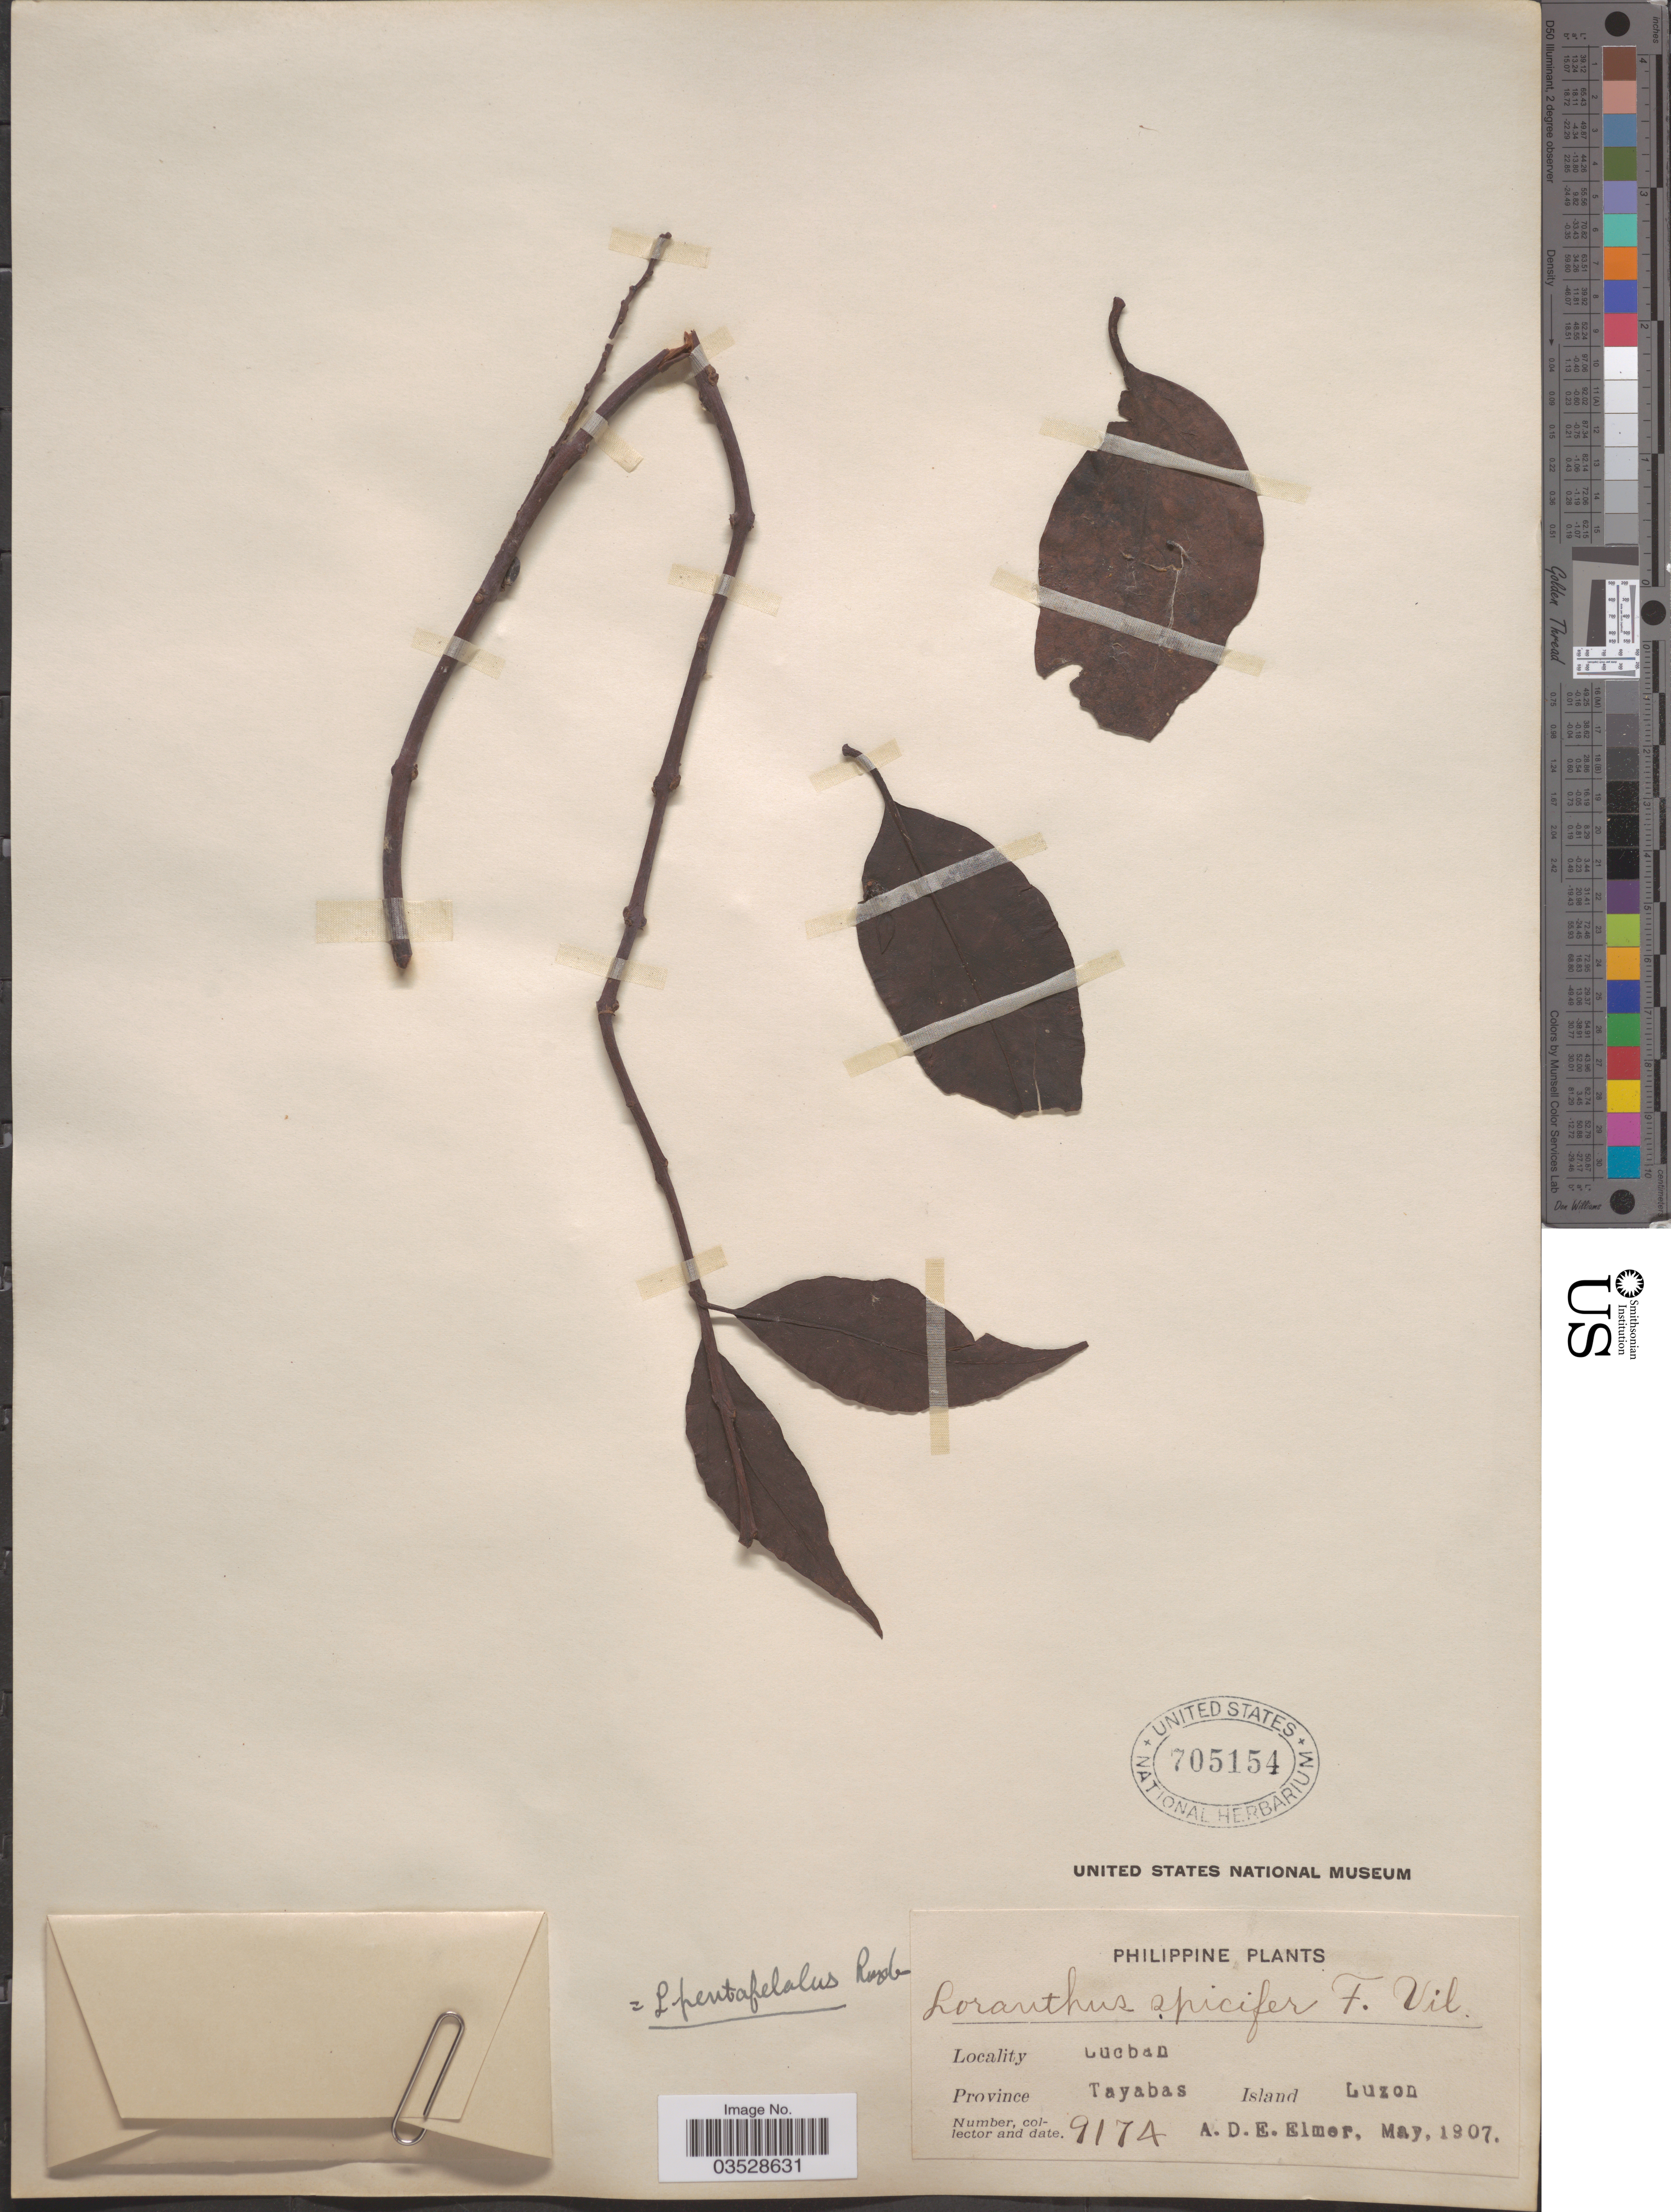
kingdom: Plantae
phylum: Tracheophyta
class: Magnoliopsida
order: Santalales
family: Loranthaceae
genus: Loranthus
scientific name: Loranthus pentapetalus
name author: Roxb.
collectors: A. D. E. Elmer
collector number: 9174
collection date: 1907-05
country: Philippines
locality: Lucban. Province Tayabas. Island Luzon.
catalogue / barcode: US 705154